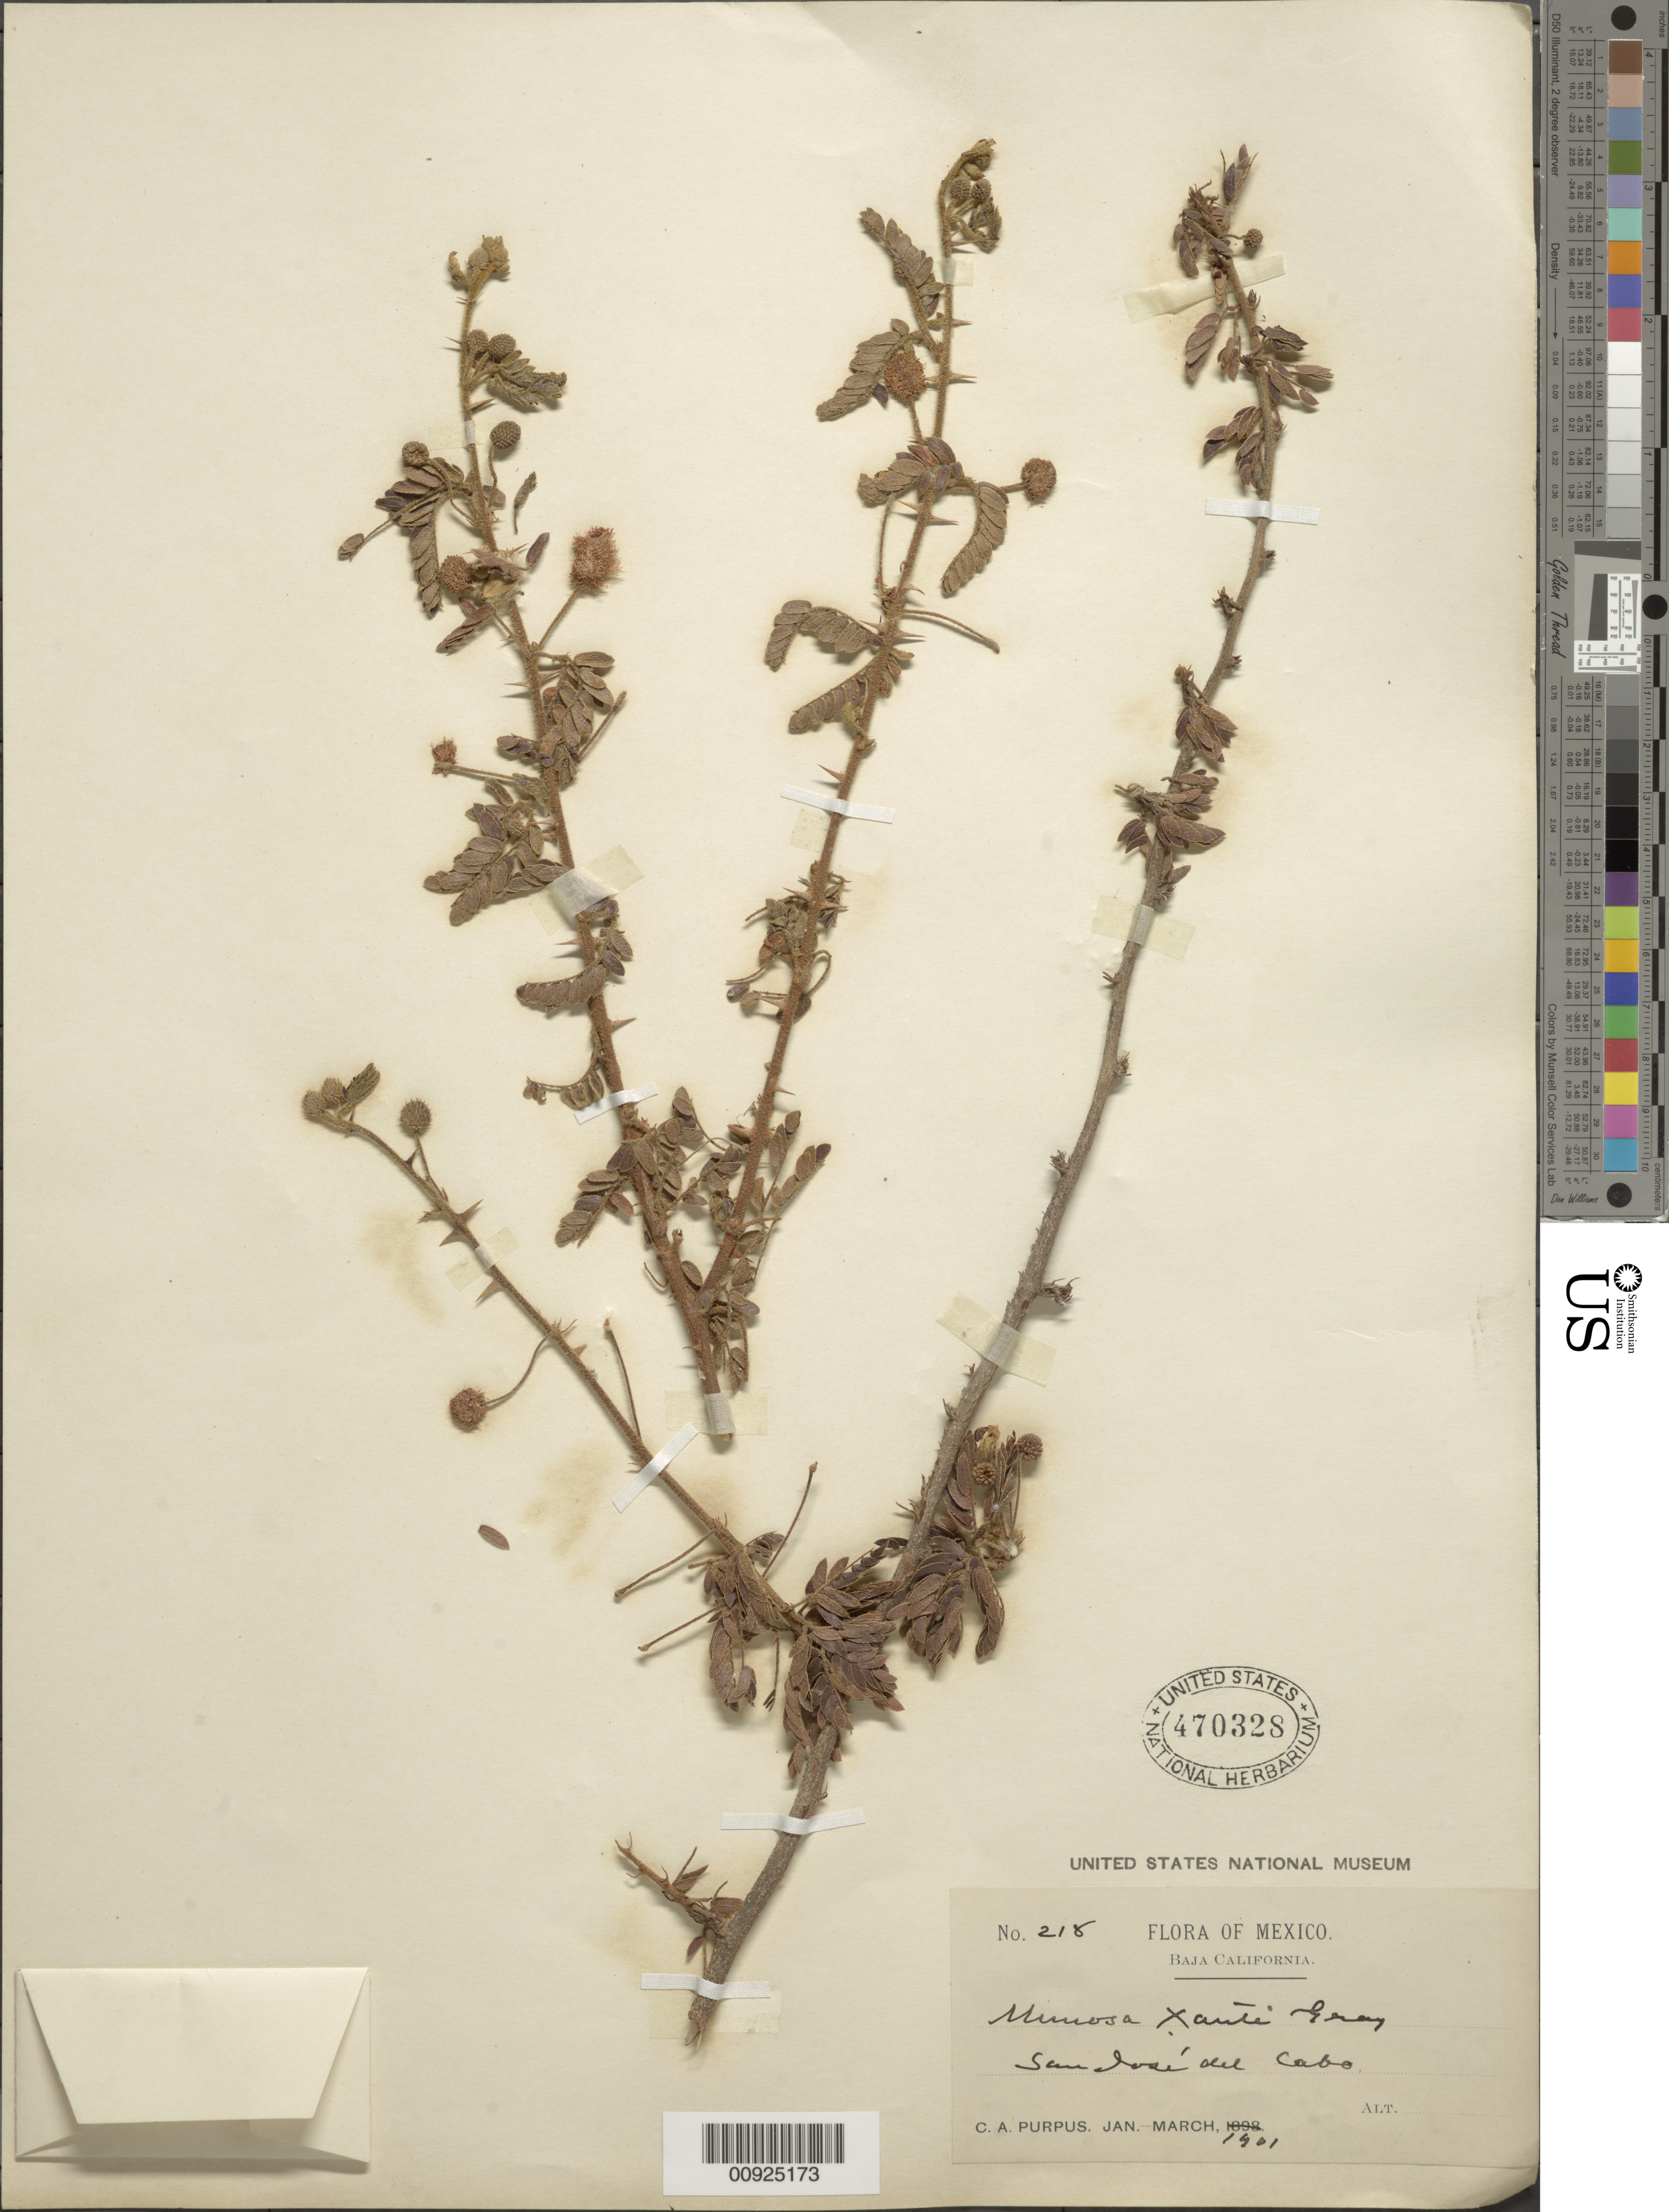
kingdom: Plantae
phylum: Tracheophyta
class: Magnoliopsida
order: Fabales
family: Fabaceae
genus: Mimosa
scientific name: Mimosa xanti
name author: A. Gray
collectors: C. A. Purpus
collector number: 218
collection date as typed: Jan 1901 to -- Mar 1901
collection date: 1901-01/1901-03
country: Mexico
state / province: Baja California Sur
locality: San José del Cabo, Baja California.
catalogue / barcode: US 470328